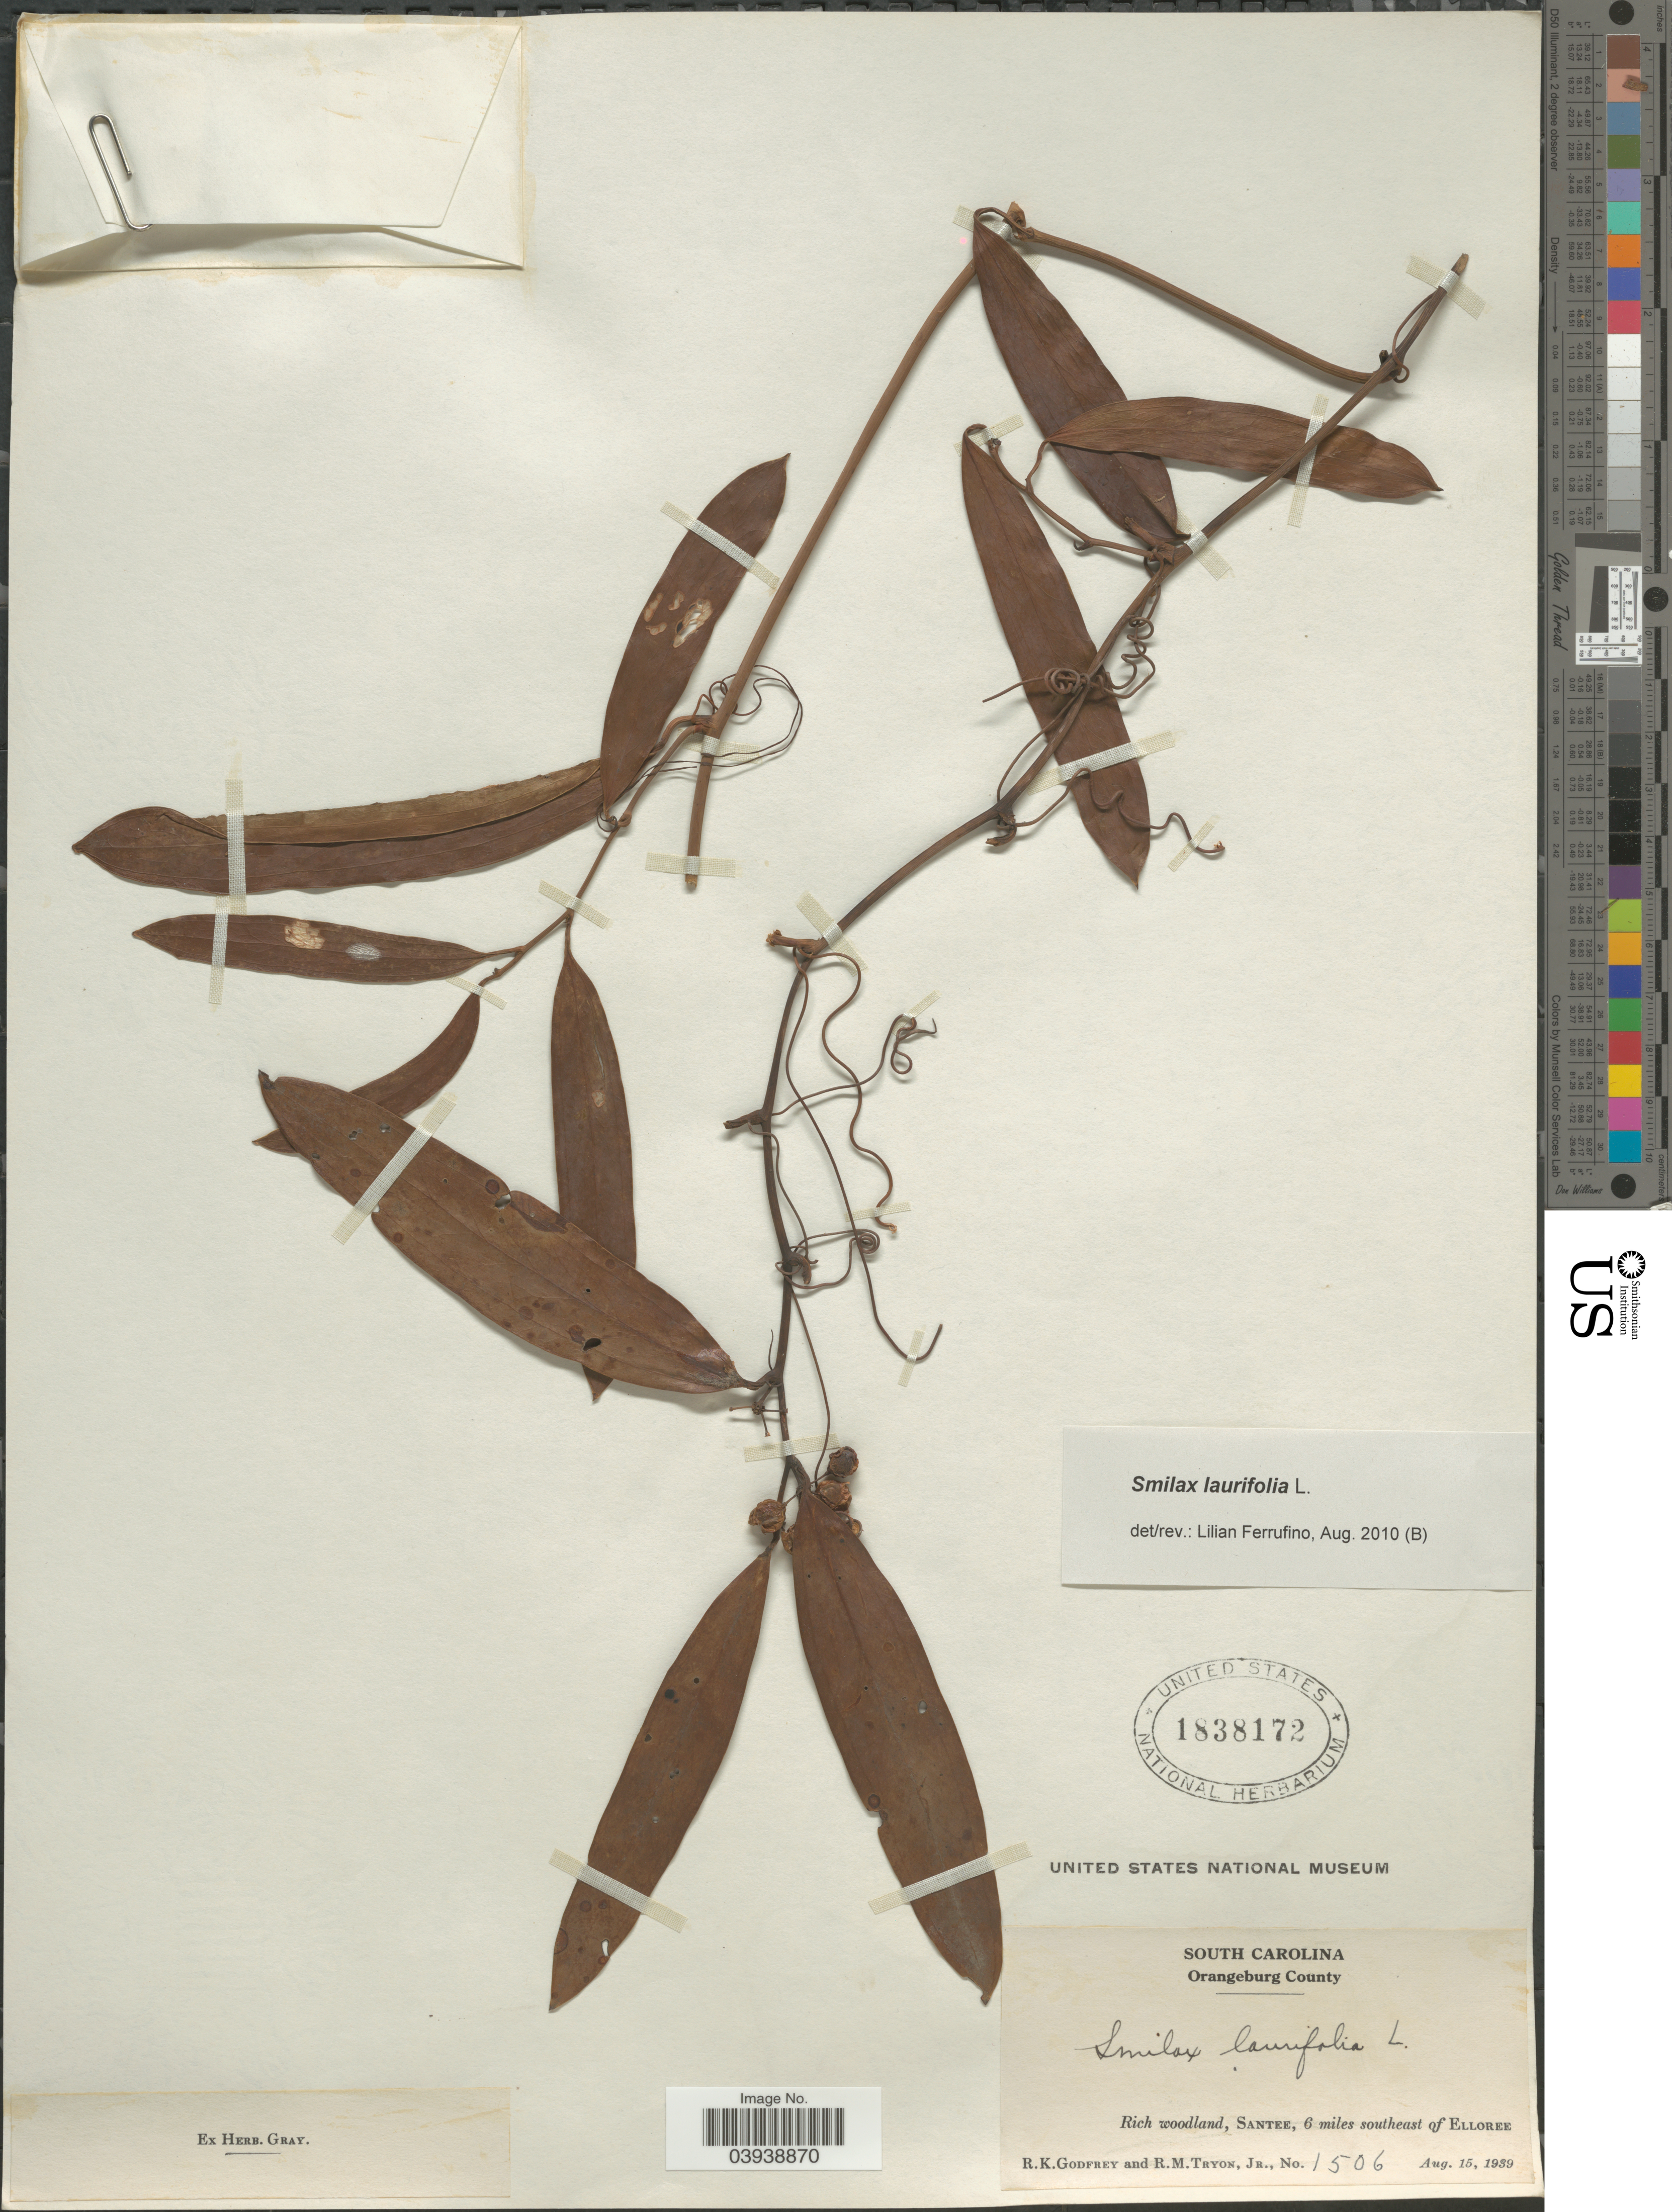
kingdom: Plantae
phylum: Tracheophyta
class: Liliopsida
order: Liliales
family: Smilacaceae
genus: Smilax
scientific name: Smilax laurifolia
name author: L.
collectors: R. K. Godfrey & R. Tryon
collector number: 1506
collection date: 1939-08-15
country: United States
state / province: South Carolina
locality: Orangeburg County. Rich woodland, Santee, 6 miles southeast of Elloree.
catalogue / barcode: US 1838172